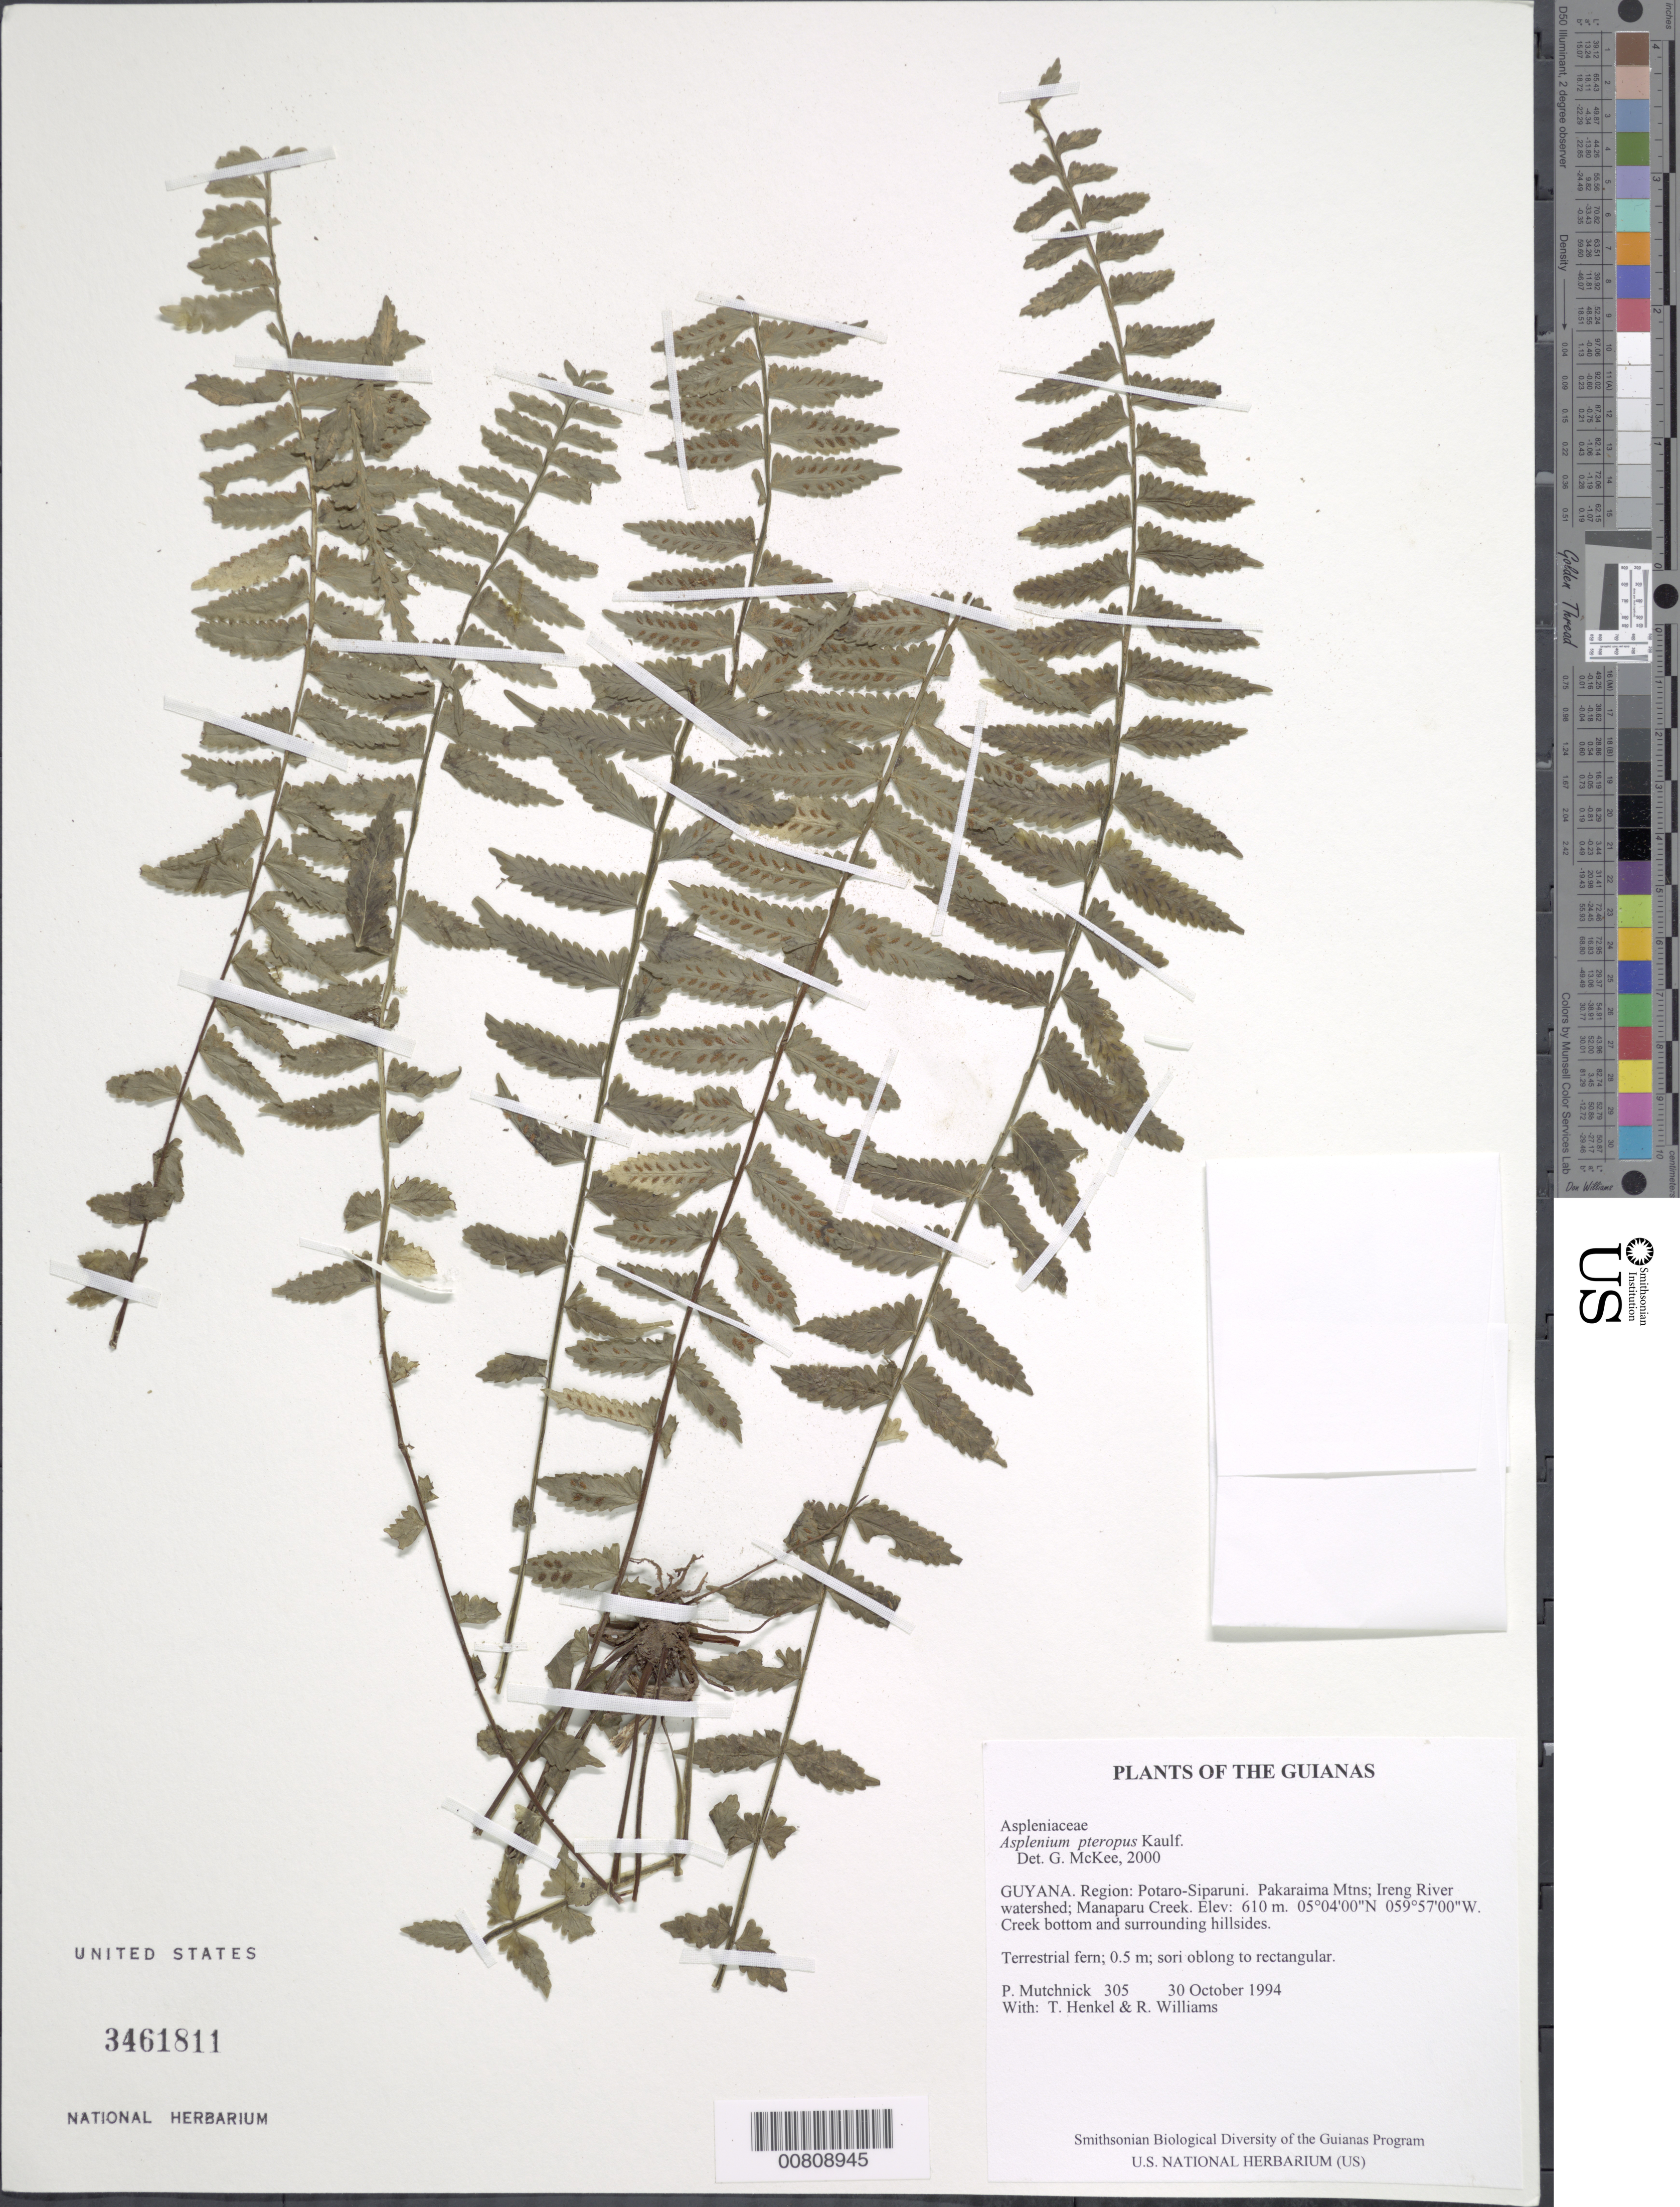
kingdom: Plantae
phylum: Tracheophyta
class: Polypodiopsida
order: Polypodiales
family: Aspleniaceae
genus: Asplenium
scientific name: Asplenium pteropus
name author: Kaulf.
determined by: McKee, G. S., (US), NMNH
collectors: P. Mutchnick, T. Henkel & R. Williams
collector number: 305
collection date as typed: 30 October 1994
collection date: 1994-10-30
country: Guyana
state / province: Potaro-Siparuni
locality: Pakaraima Mtns; Ireng River watershed; Manaparu Creek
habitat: Creek bottom and surrounding hillsides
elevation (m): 610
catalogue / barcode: US 3461811